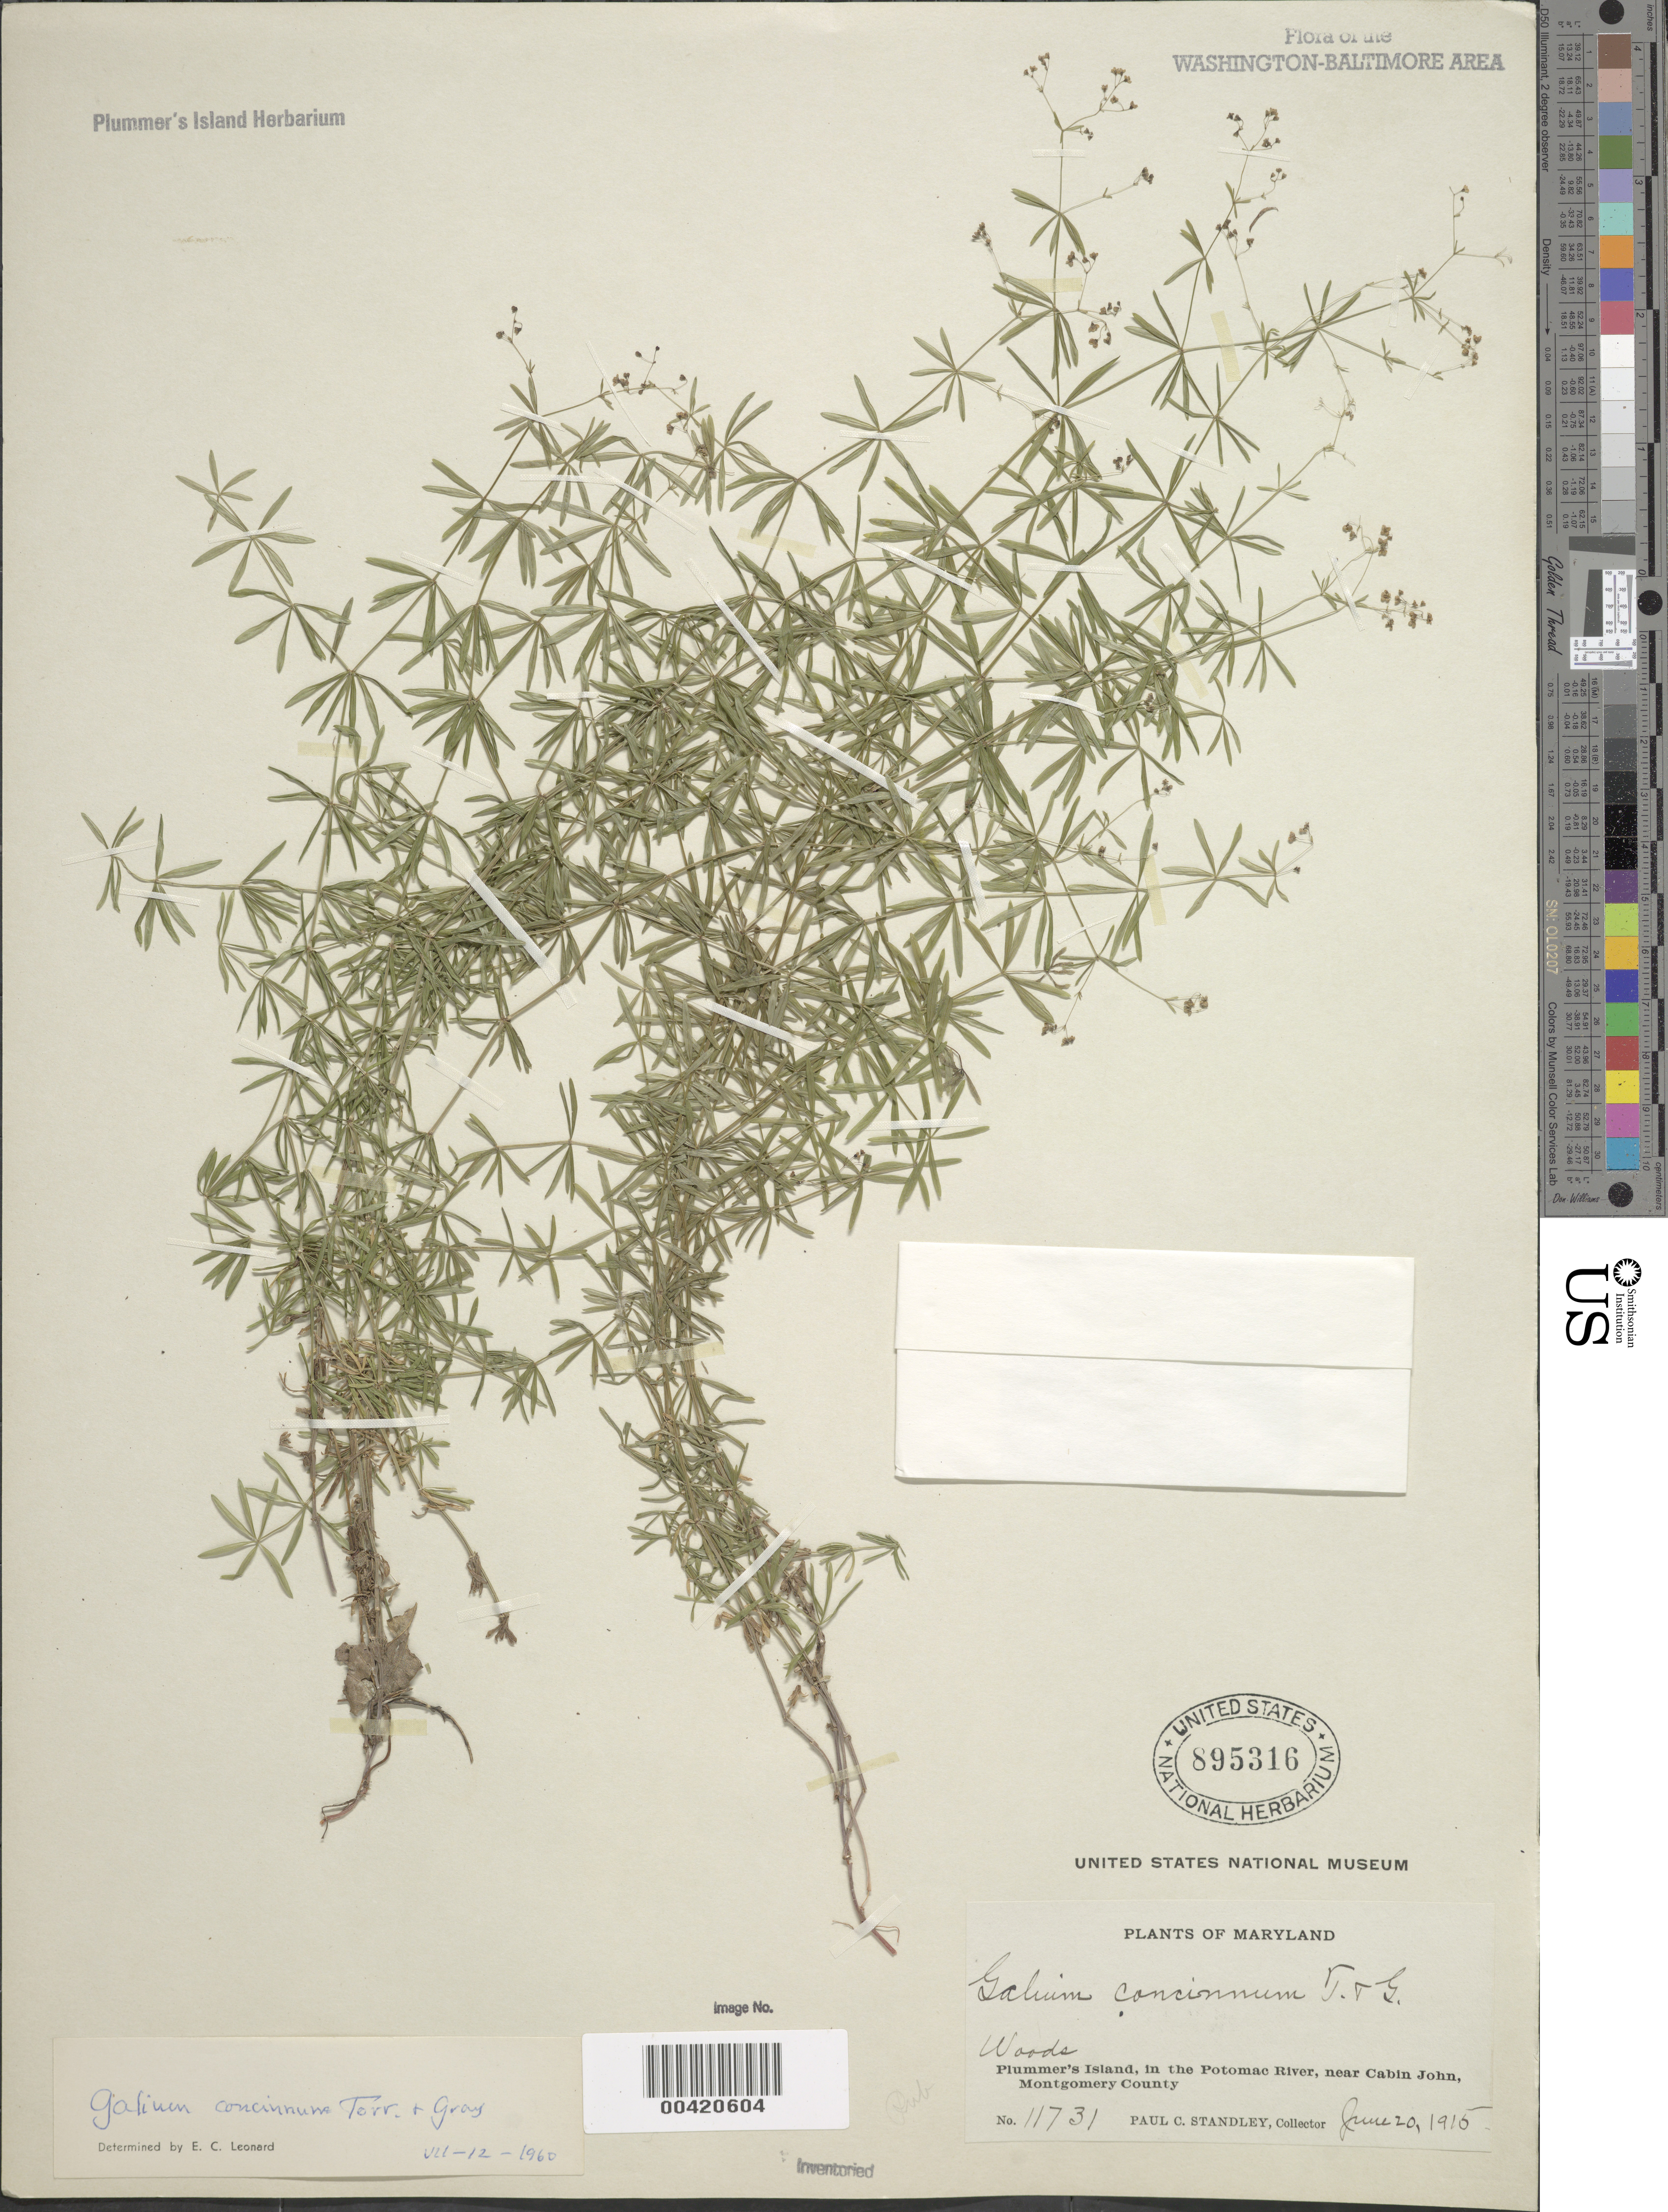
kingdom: Plantae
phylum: Tracheophyta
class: Magnoliopsida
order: Gentianales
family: Rubiaceae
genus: Galium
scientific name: Galium concinnum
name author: Torr. & A. Gray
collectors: P. C. Standley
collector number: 11731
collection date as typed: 20 Jun 1915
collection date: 1915-06-20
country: United States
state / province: Maryland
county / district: Montgomery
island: Plummers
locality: Plummer's Island C. & O. Canal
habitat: Woods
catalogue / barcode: US 895316